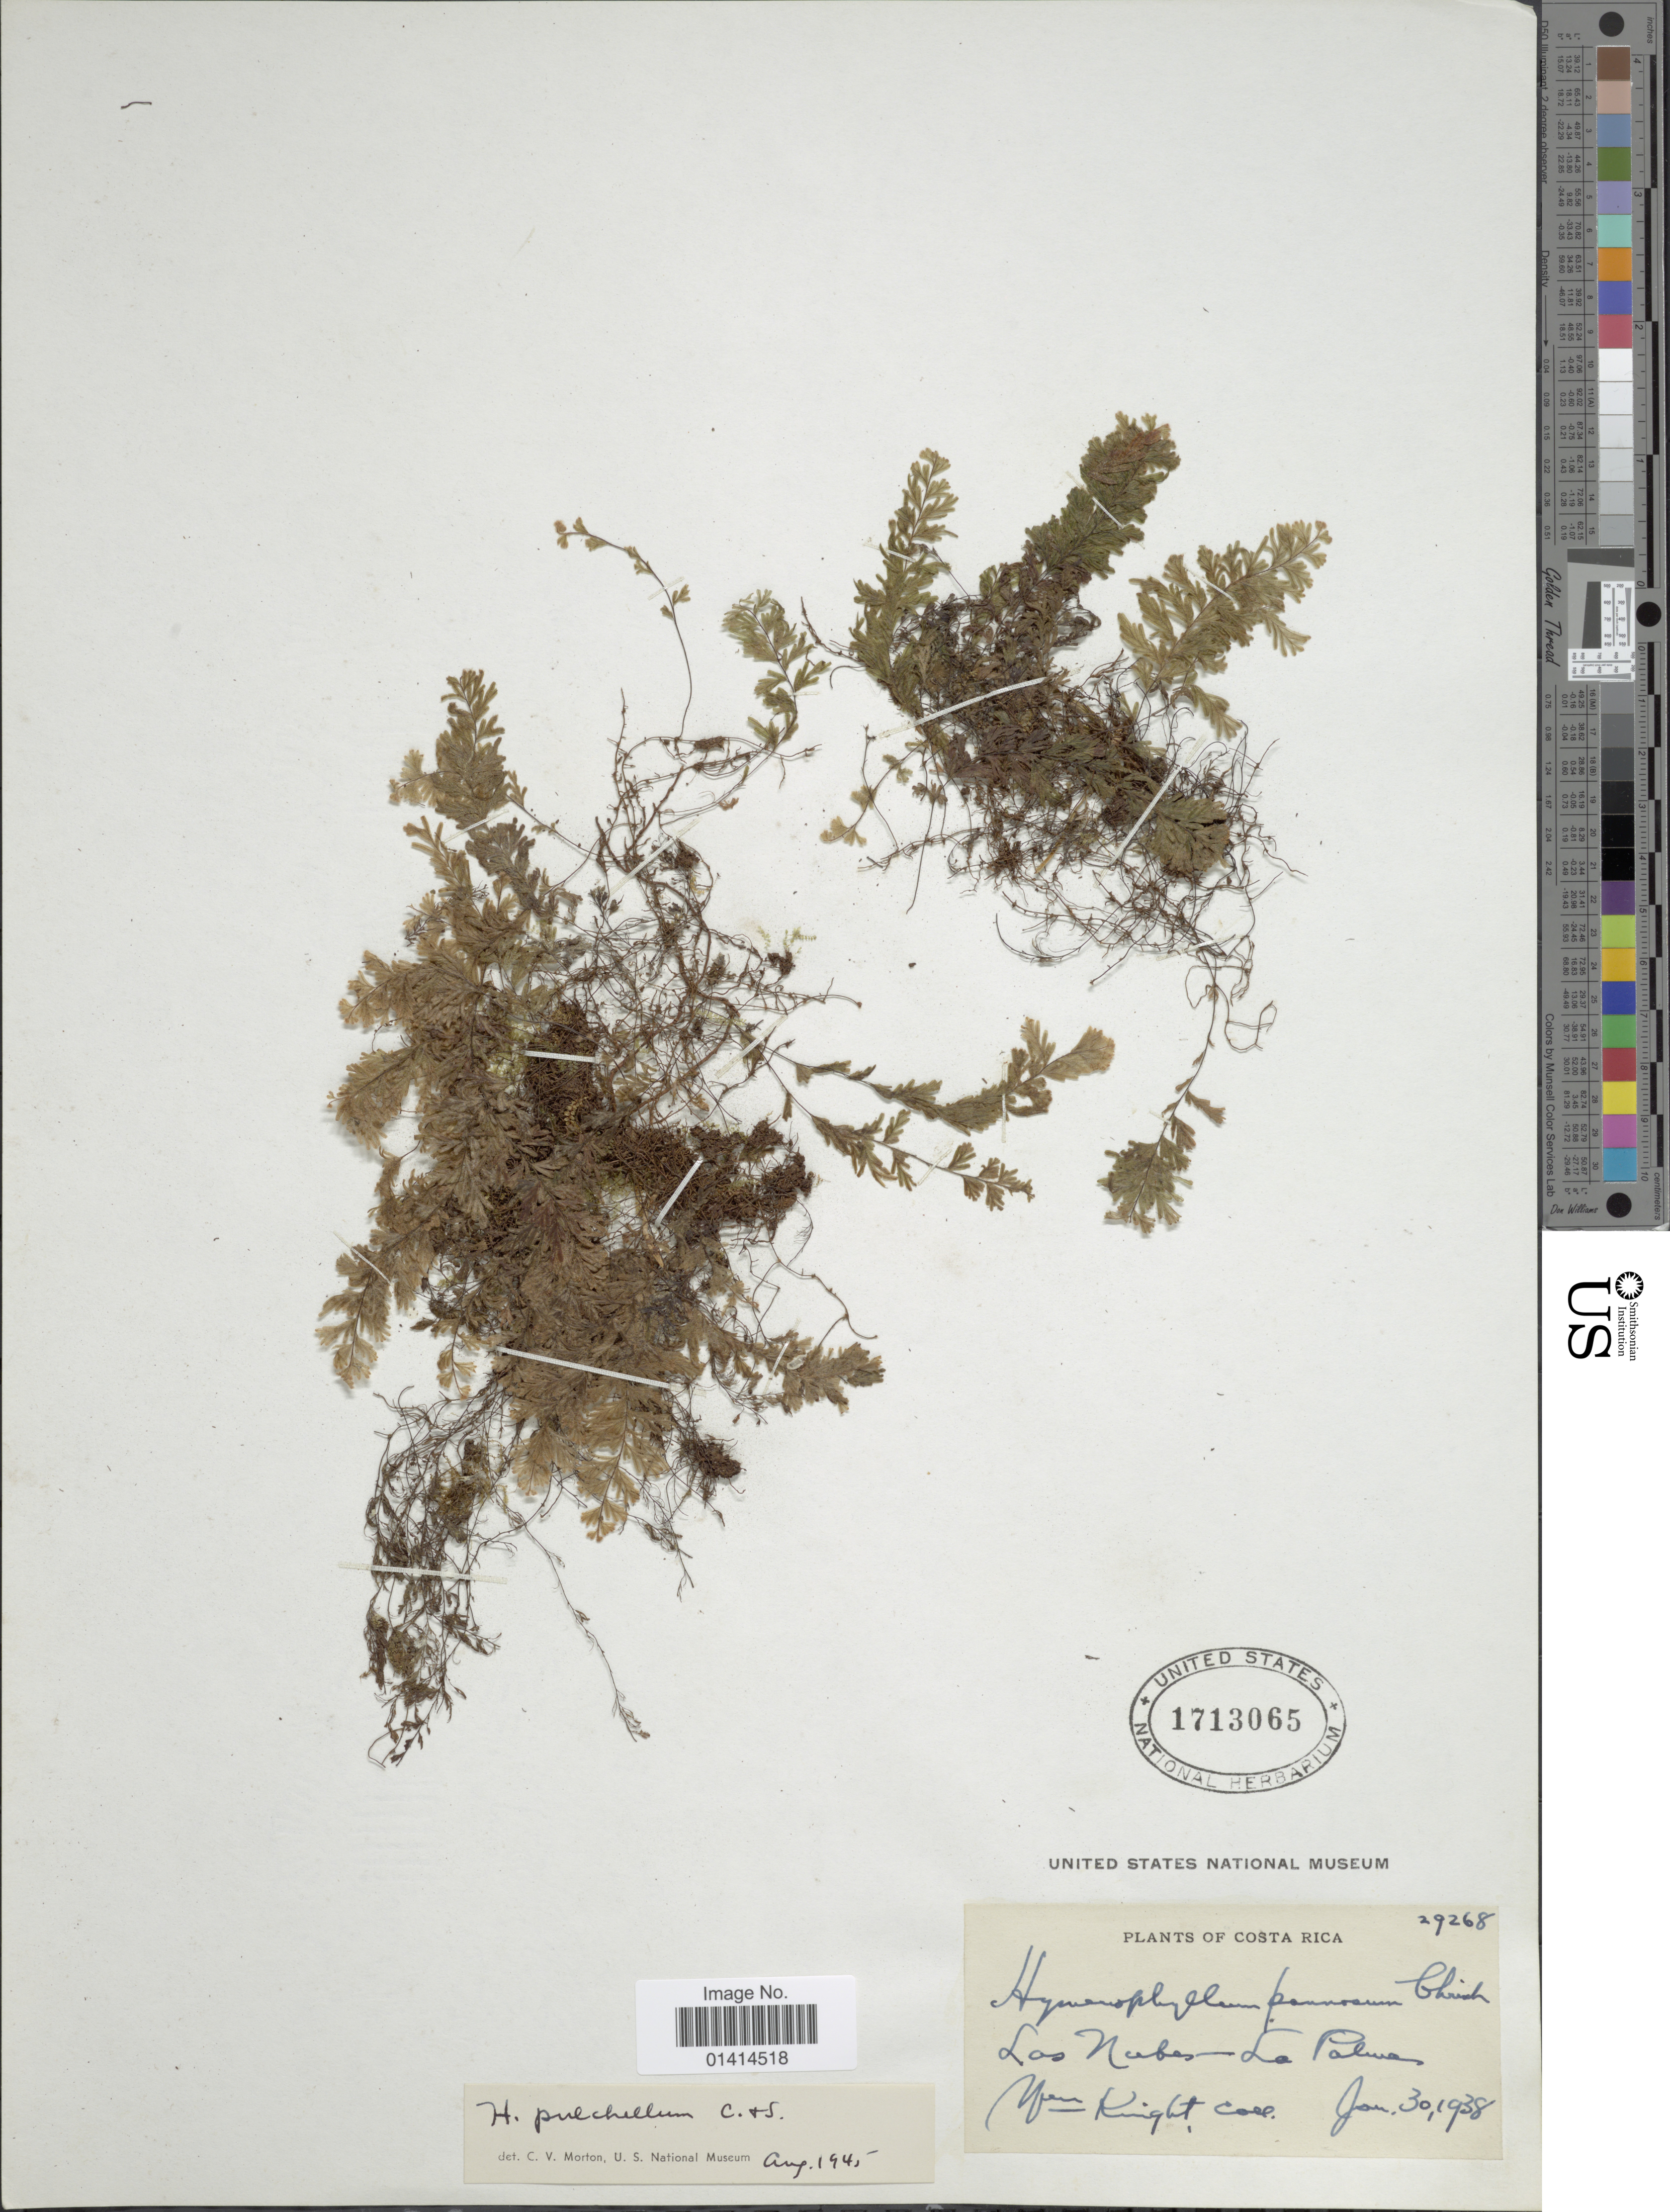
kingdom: Plantae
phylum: Tracheophyta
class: Polypodiopsida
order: Hymenophyllales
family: Hymenophyllaceae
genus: Hymenophyllum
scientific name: Hymenophyllum pulchellum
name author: Schltdl. & Cham.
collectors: W. Knight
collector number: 29268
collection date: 1938-01-30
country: Costa Rica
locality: Las Nubes - La Palma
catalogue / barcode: US 1713065